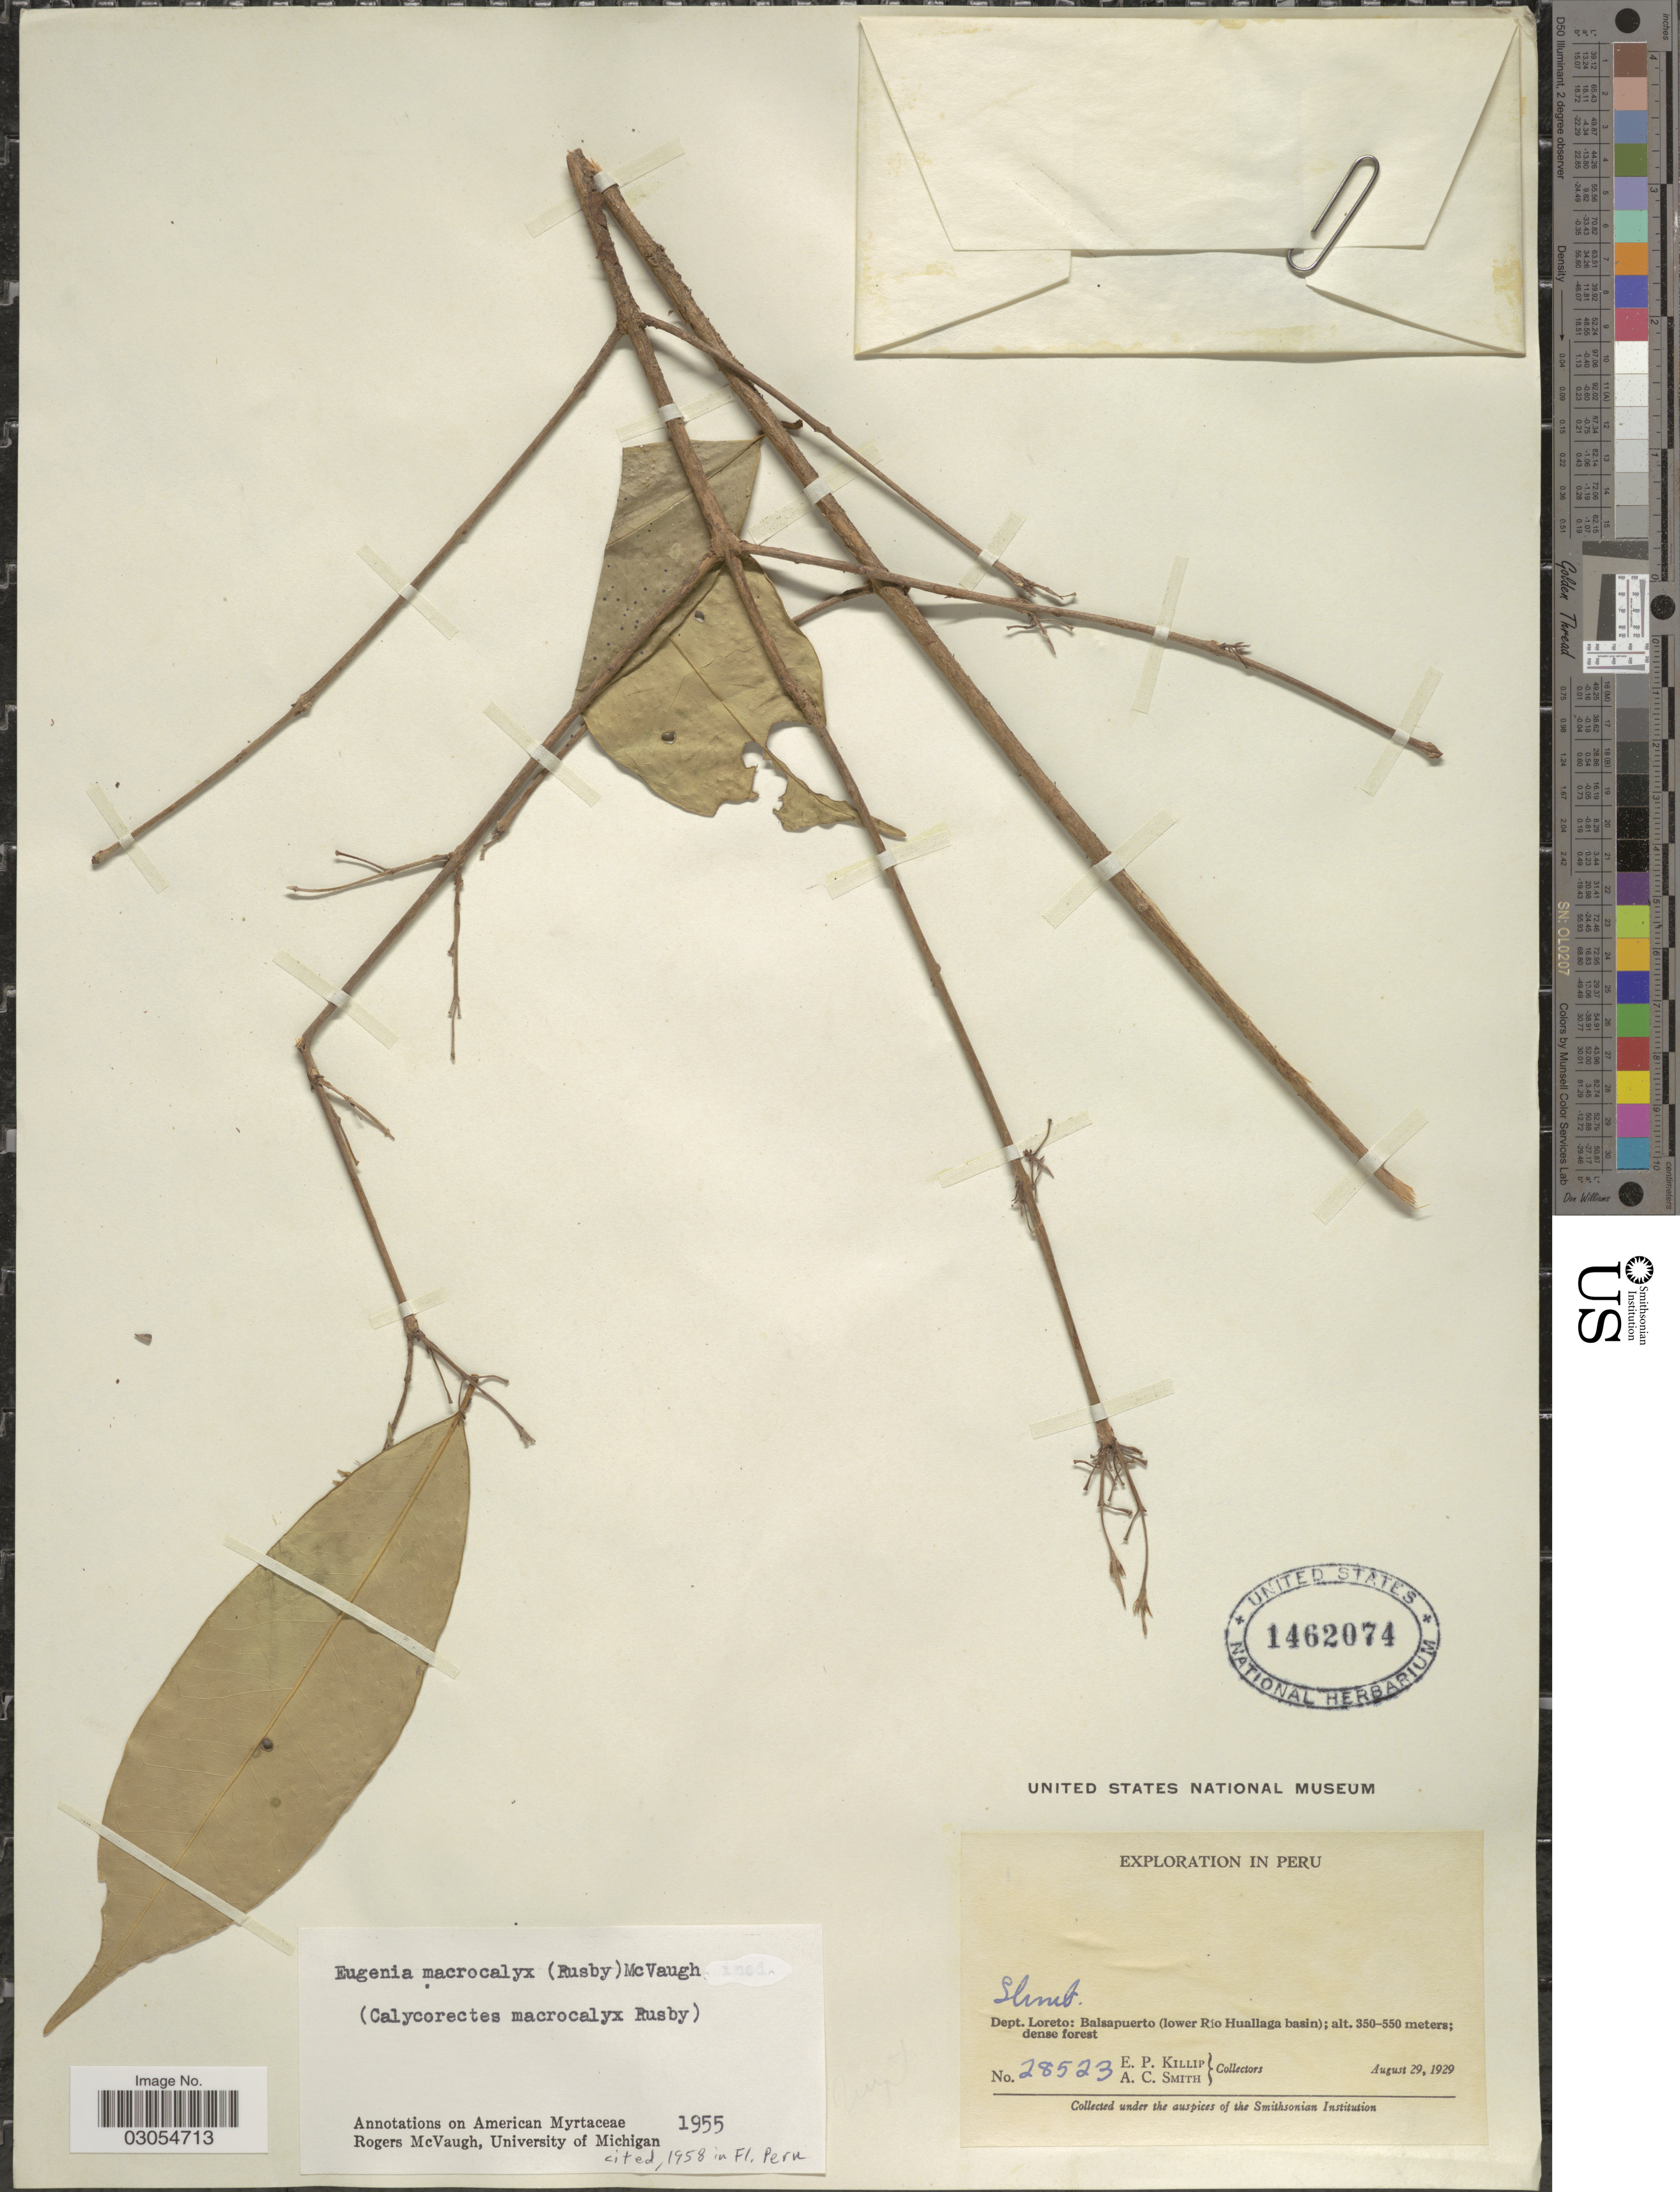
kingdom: Plantae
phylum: Tracheophyta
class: Magnoliopsida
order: Myrtales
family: Myrtaceae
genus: Eugenia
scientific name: Eugenia wentii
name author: Amshoff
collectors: E. P. Killip & A. C. Smith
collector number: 28523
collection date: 1929-08-29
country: Peru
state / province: Loreto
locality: Dept. Loreto: Balsapuerto (lower Río Huallaga basin).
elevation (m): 350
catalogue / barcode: US 1462074